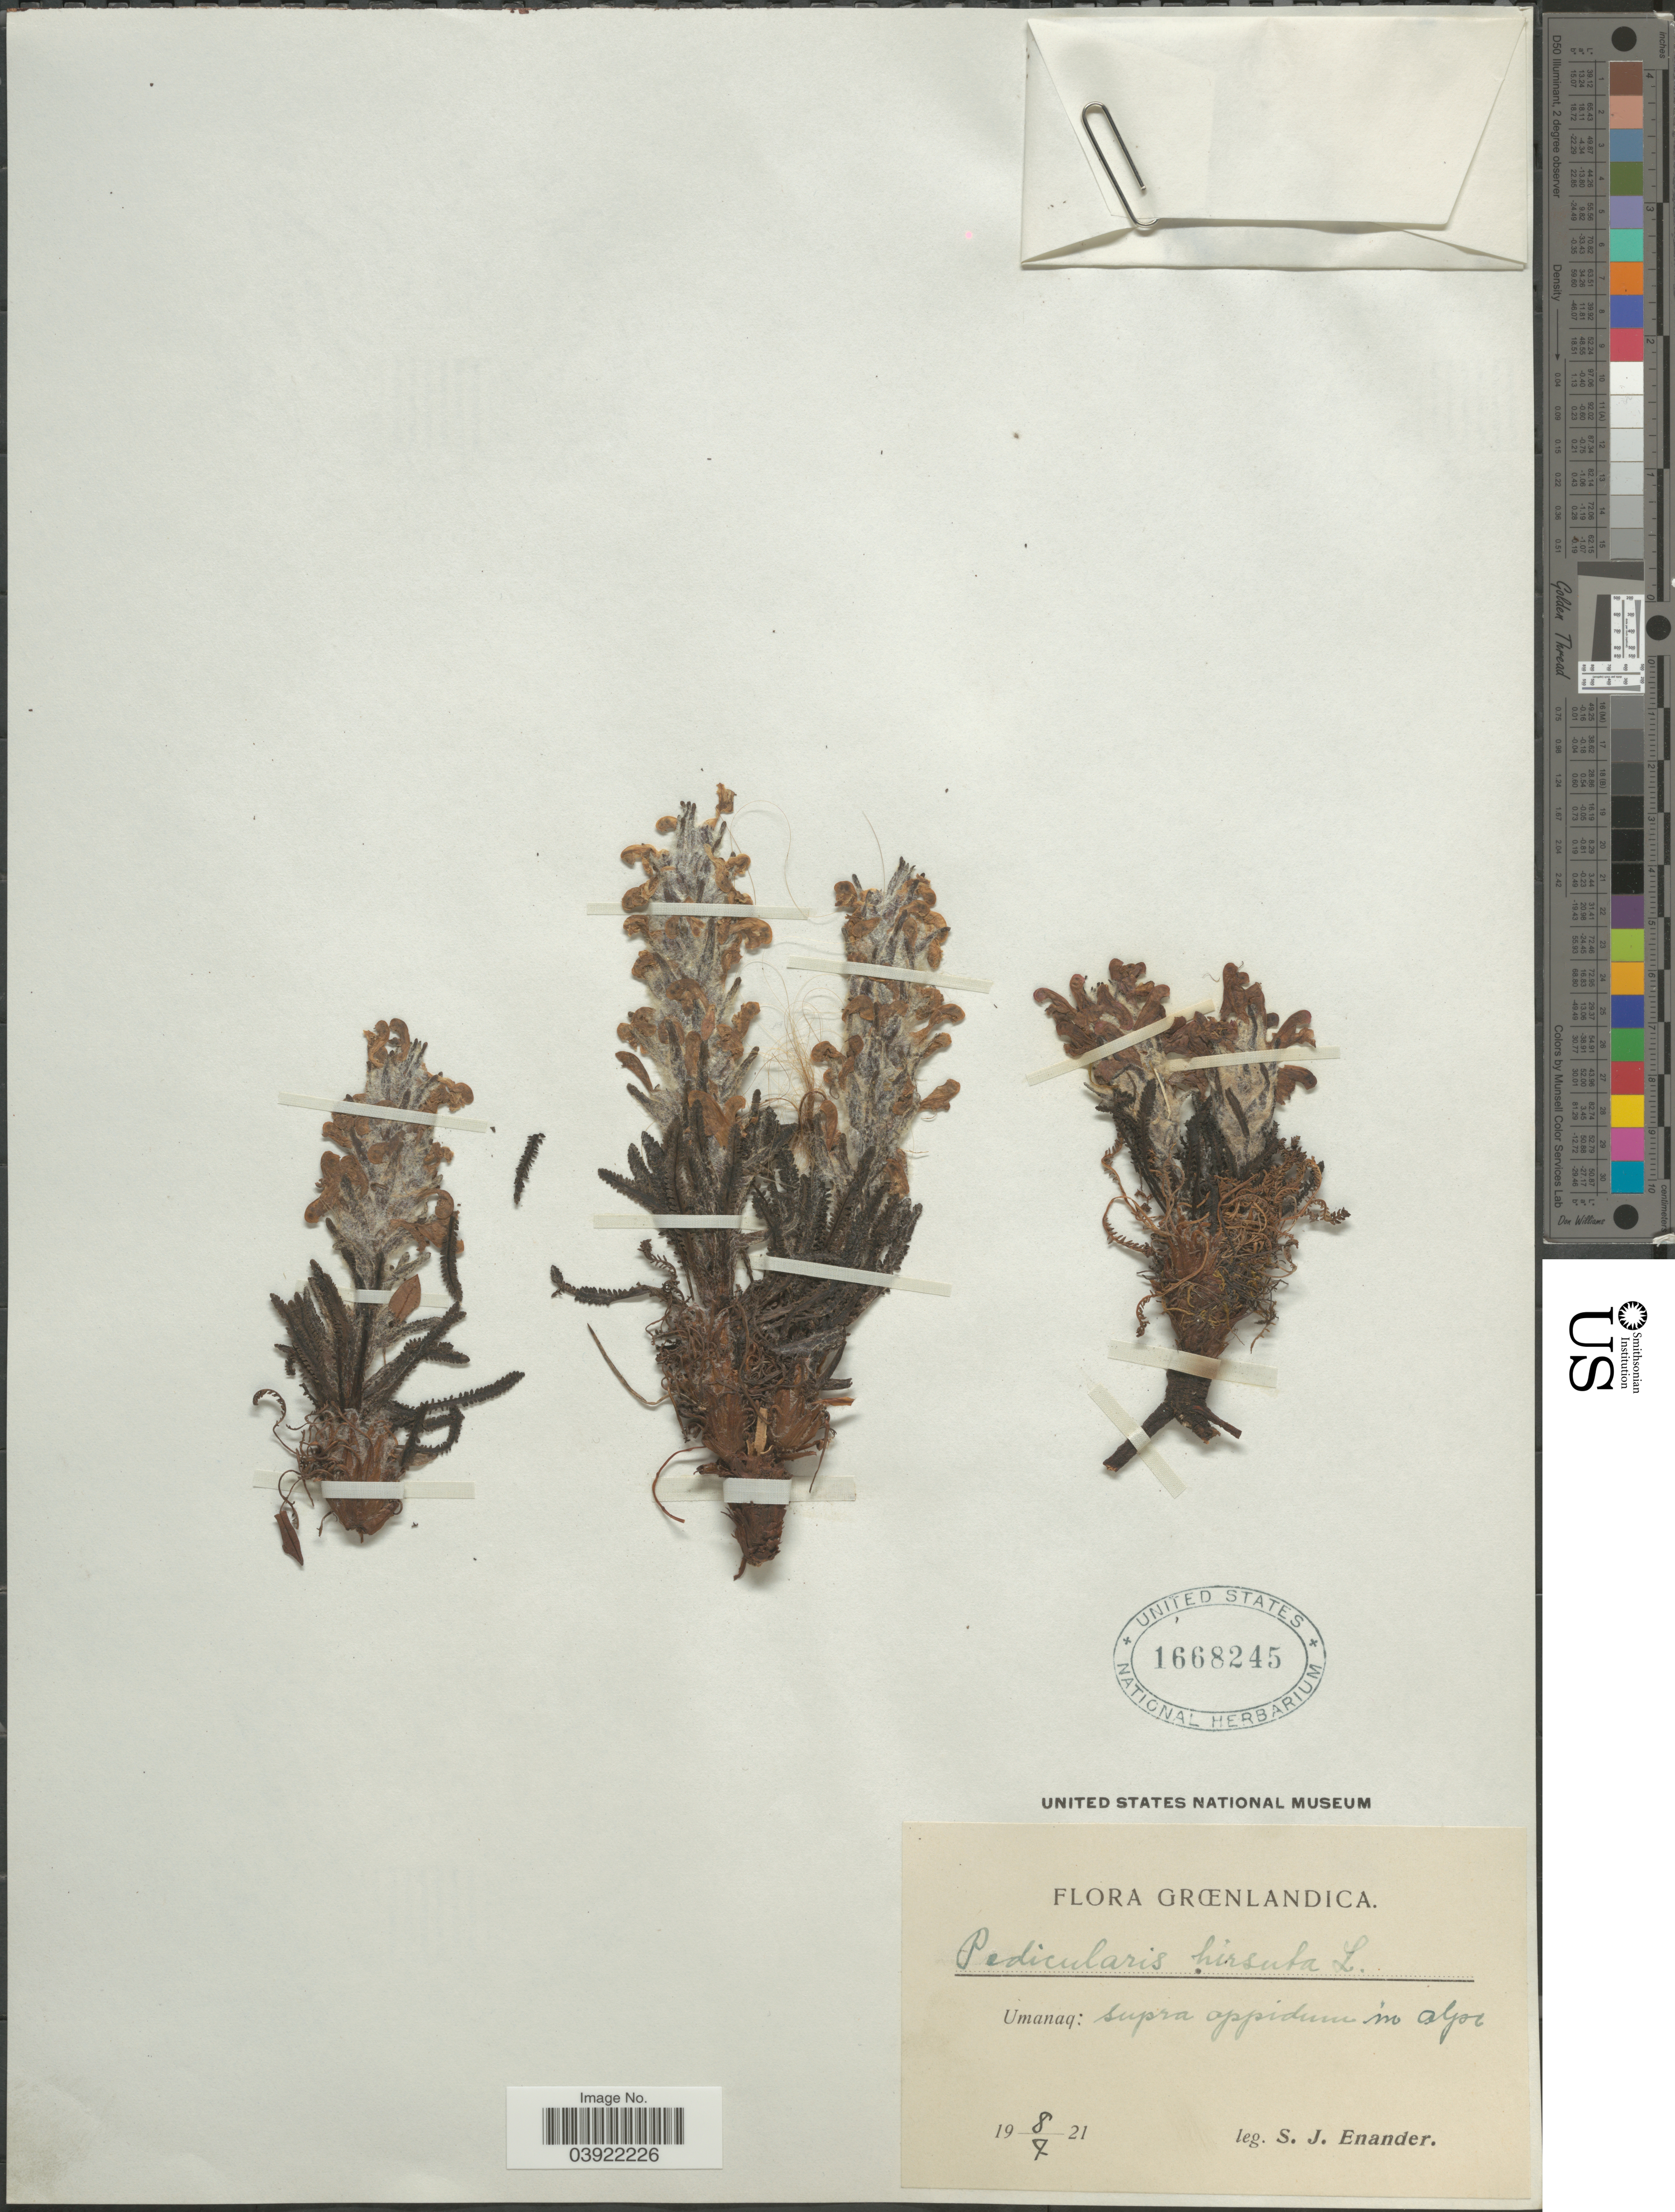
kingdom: Plantae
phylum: Tracheophyta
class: Magnoliopsida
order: Lamiales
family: Orobanchaceae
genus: Pedicularis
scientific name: Pedicularis hirsuta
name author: L.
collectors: S. Enander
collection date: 1921-07-08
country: Greenland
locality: Groenlandica. Umanaq: supra oppidum ino Aljor.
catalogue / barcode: US 1668245